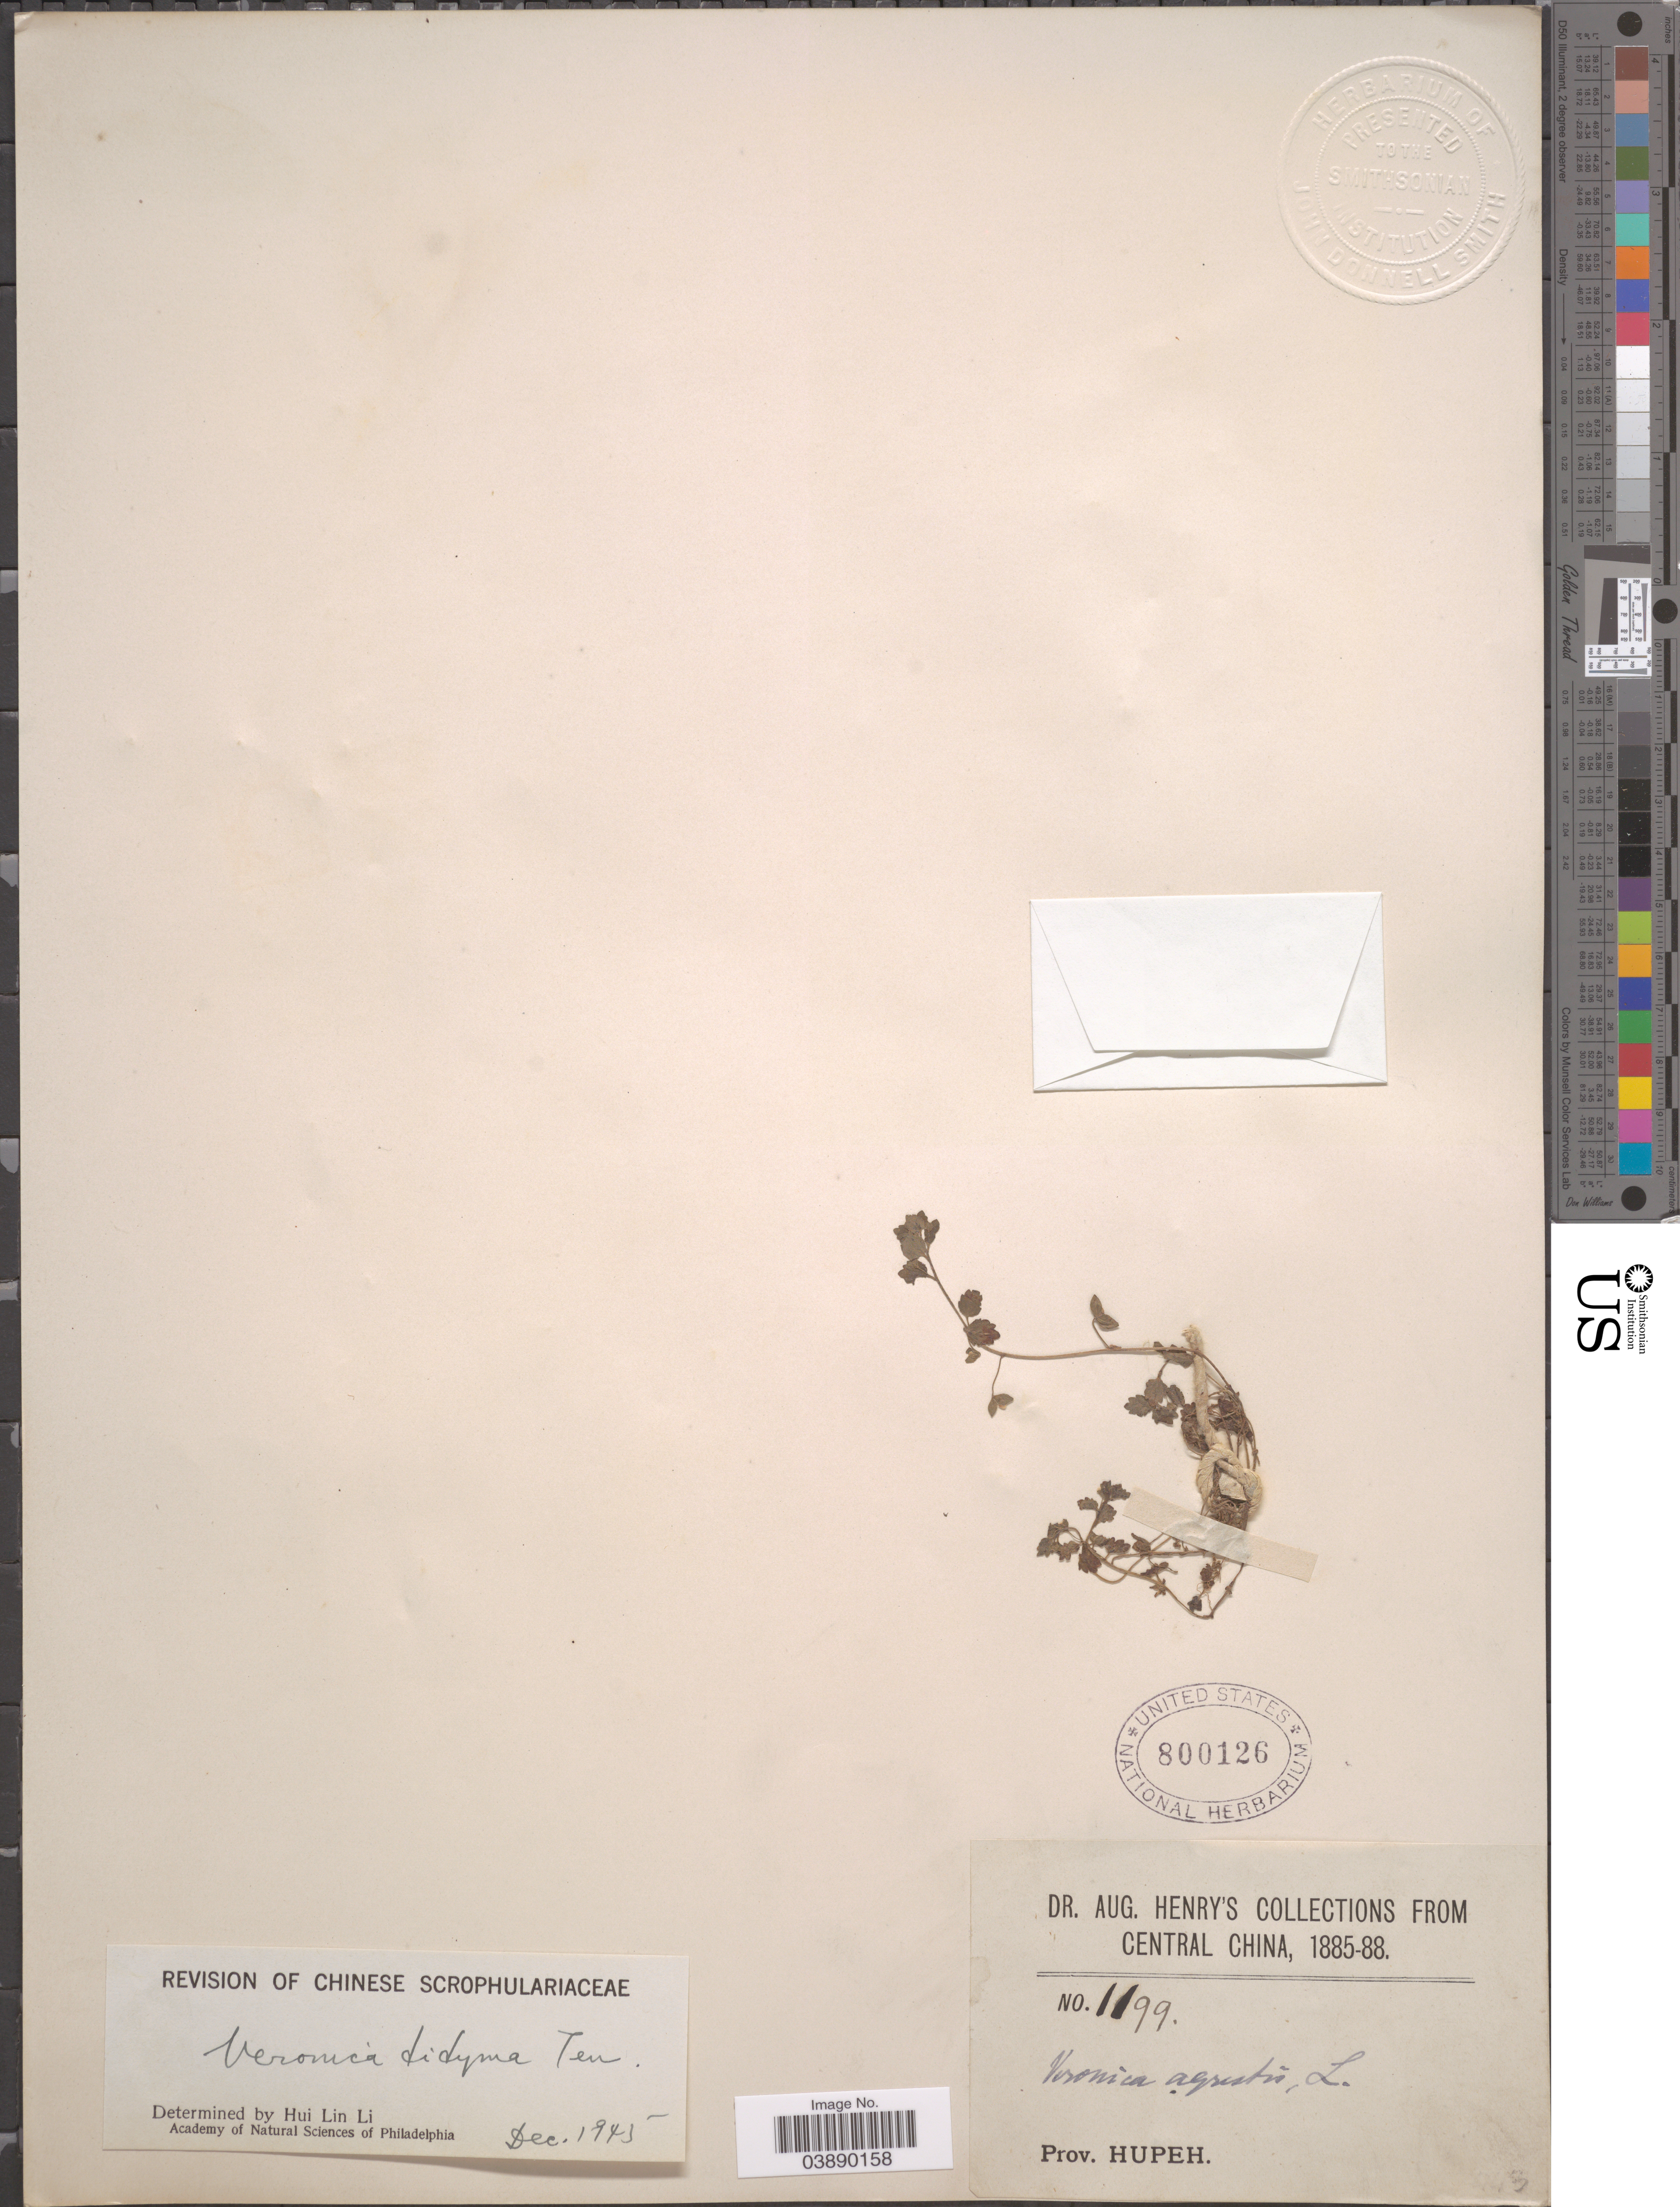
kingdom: Plantae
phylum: Tracheophyta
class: Magnoliopsida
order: Lamiales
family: Plantaginaceae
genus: Veronica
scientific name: Veronica didyma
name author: Ten.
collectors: A. Henry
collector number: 1199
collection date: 1885/1888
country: China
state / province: Hubei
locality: Central China. Prov. Hupeh.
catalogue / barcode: US 800126